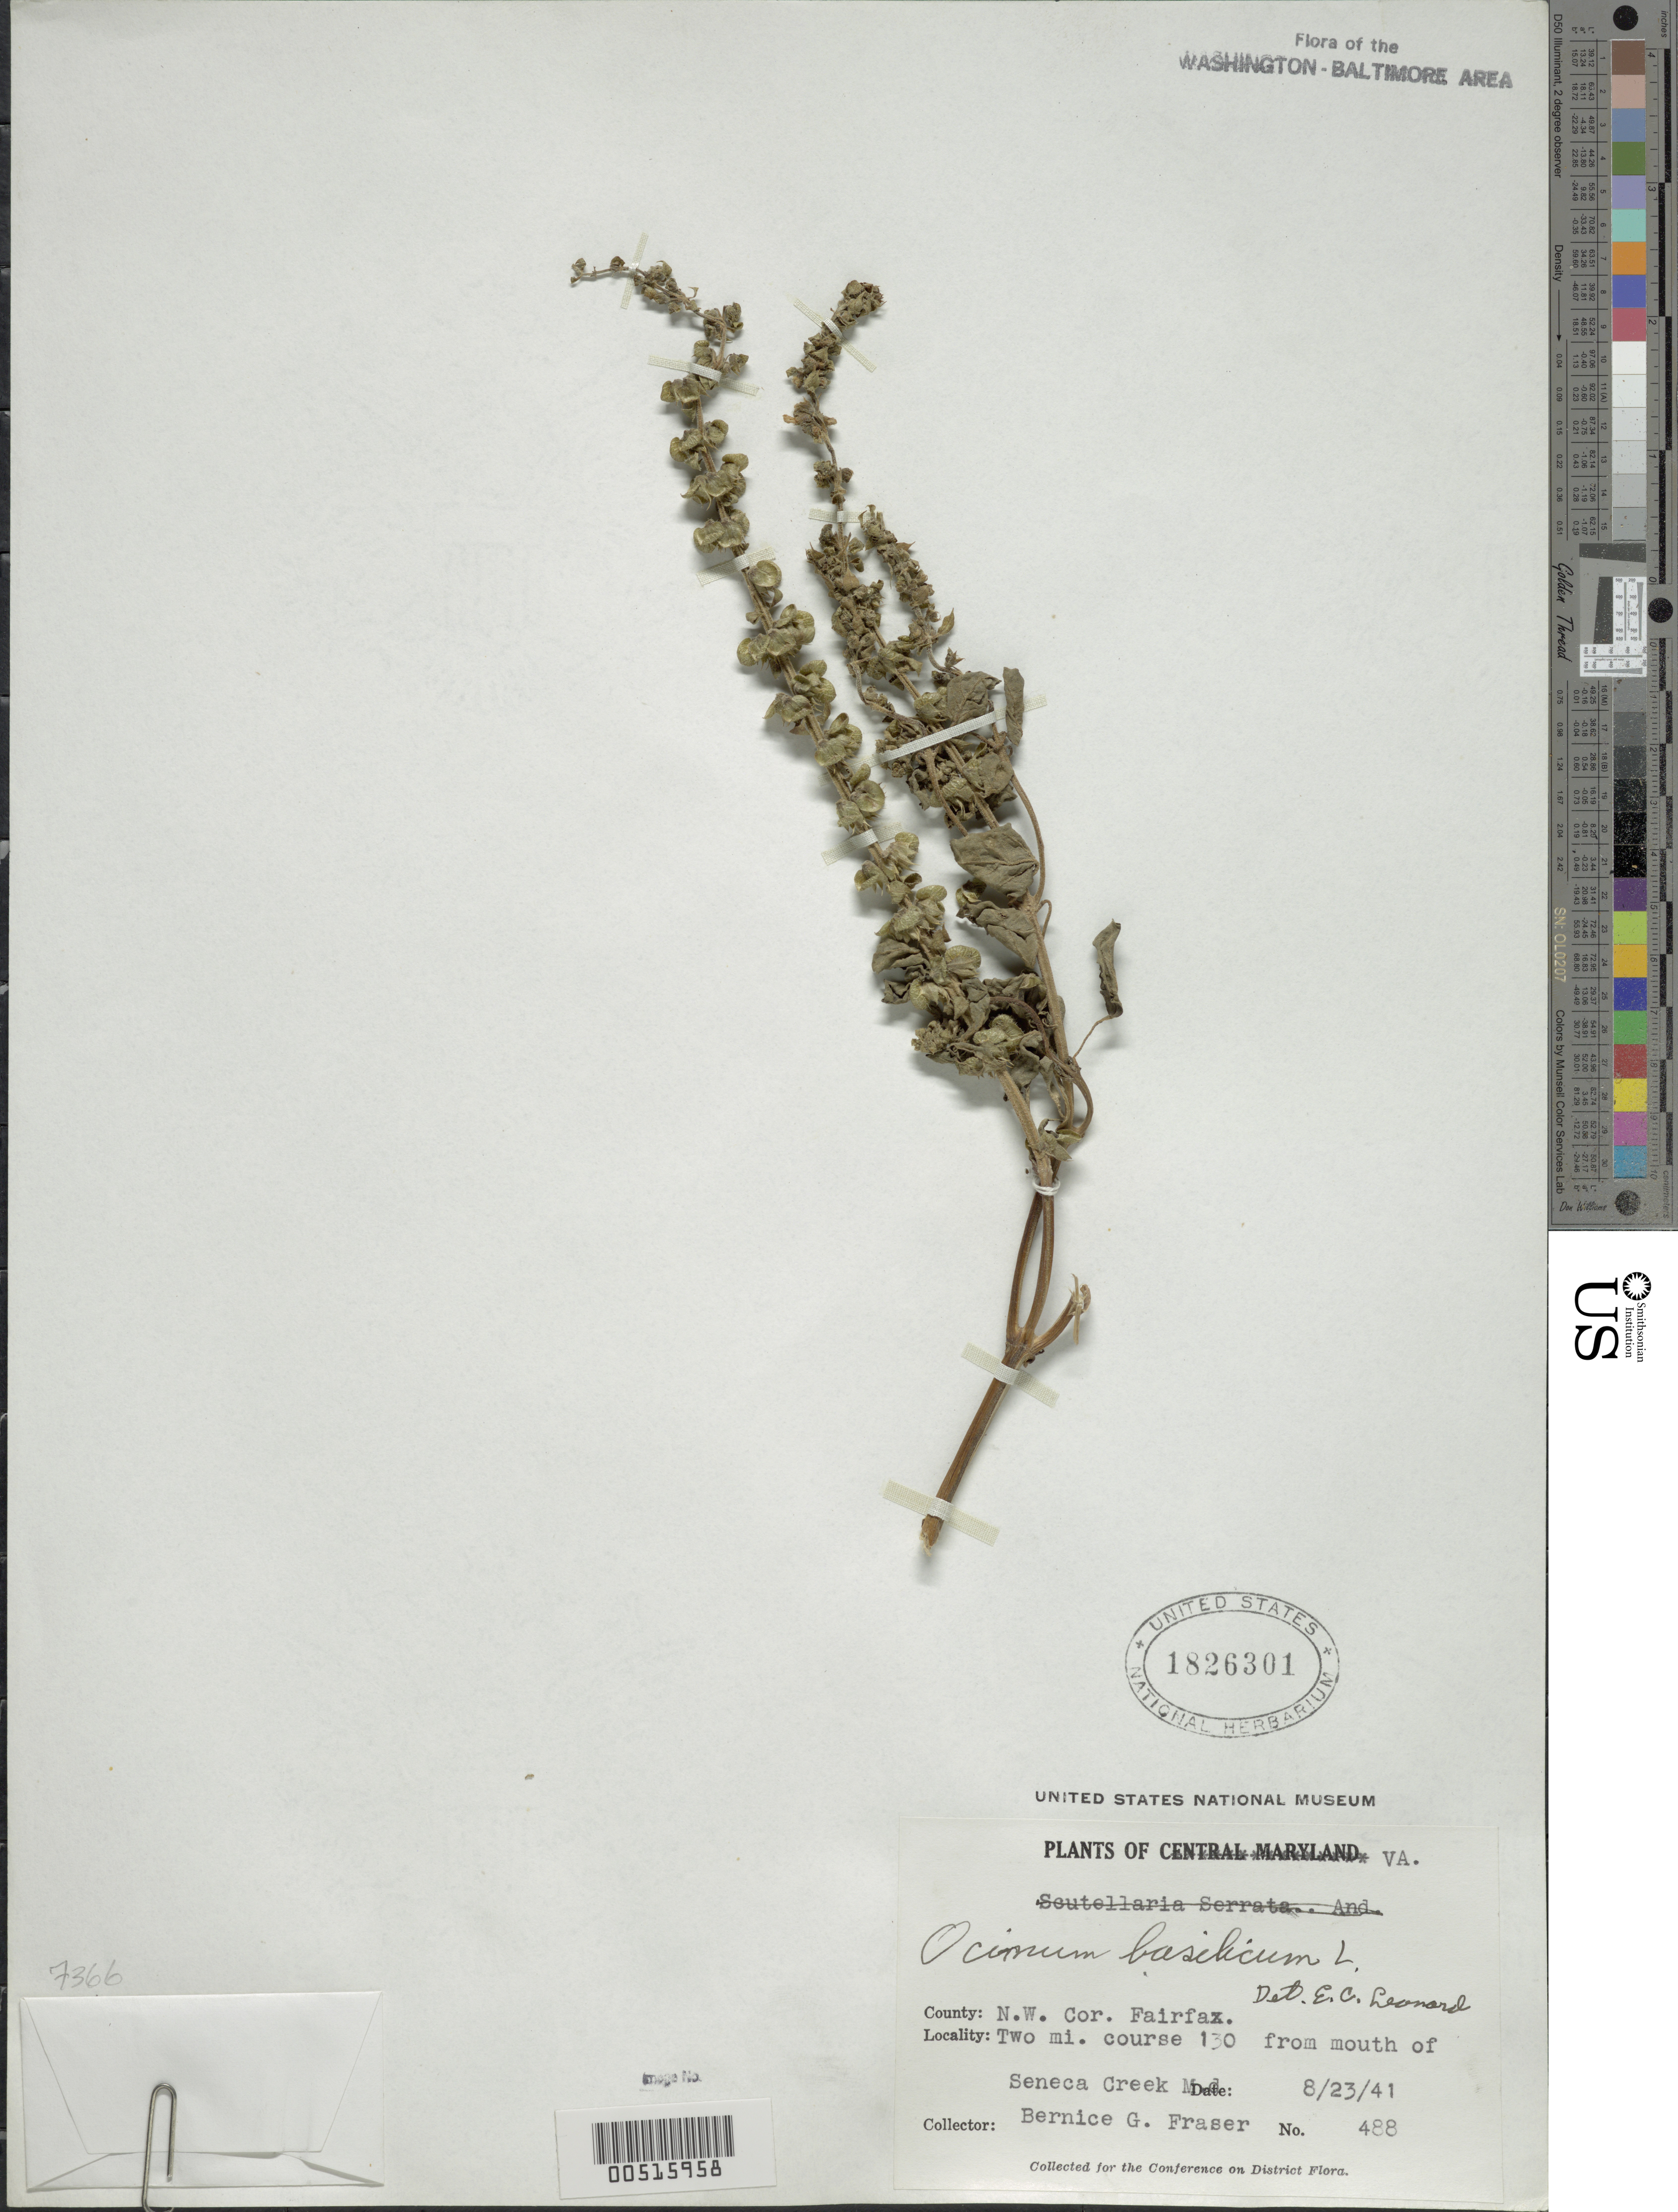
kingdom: Plantae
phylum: Tracheophyta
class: Magnoliopsida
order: Lamiales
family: Lamiaceae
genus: Ocimum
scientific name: Ocimum basilicum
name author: L.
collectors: B. Fraser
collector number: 488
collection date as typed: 23 Aug 1941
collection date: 1941-08-23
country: United States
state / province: Virginia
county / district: Fairfax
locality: Fairfax, NW corner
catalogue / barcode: US 1826301